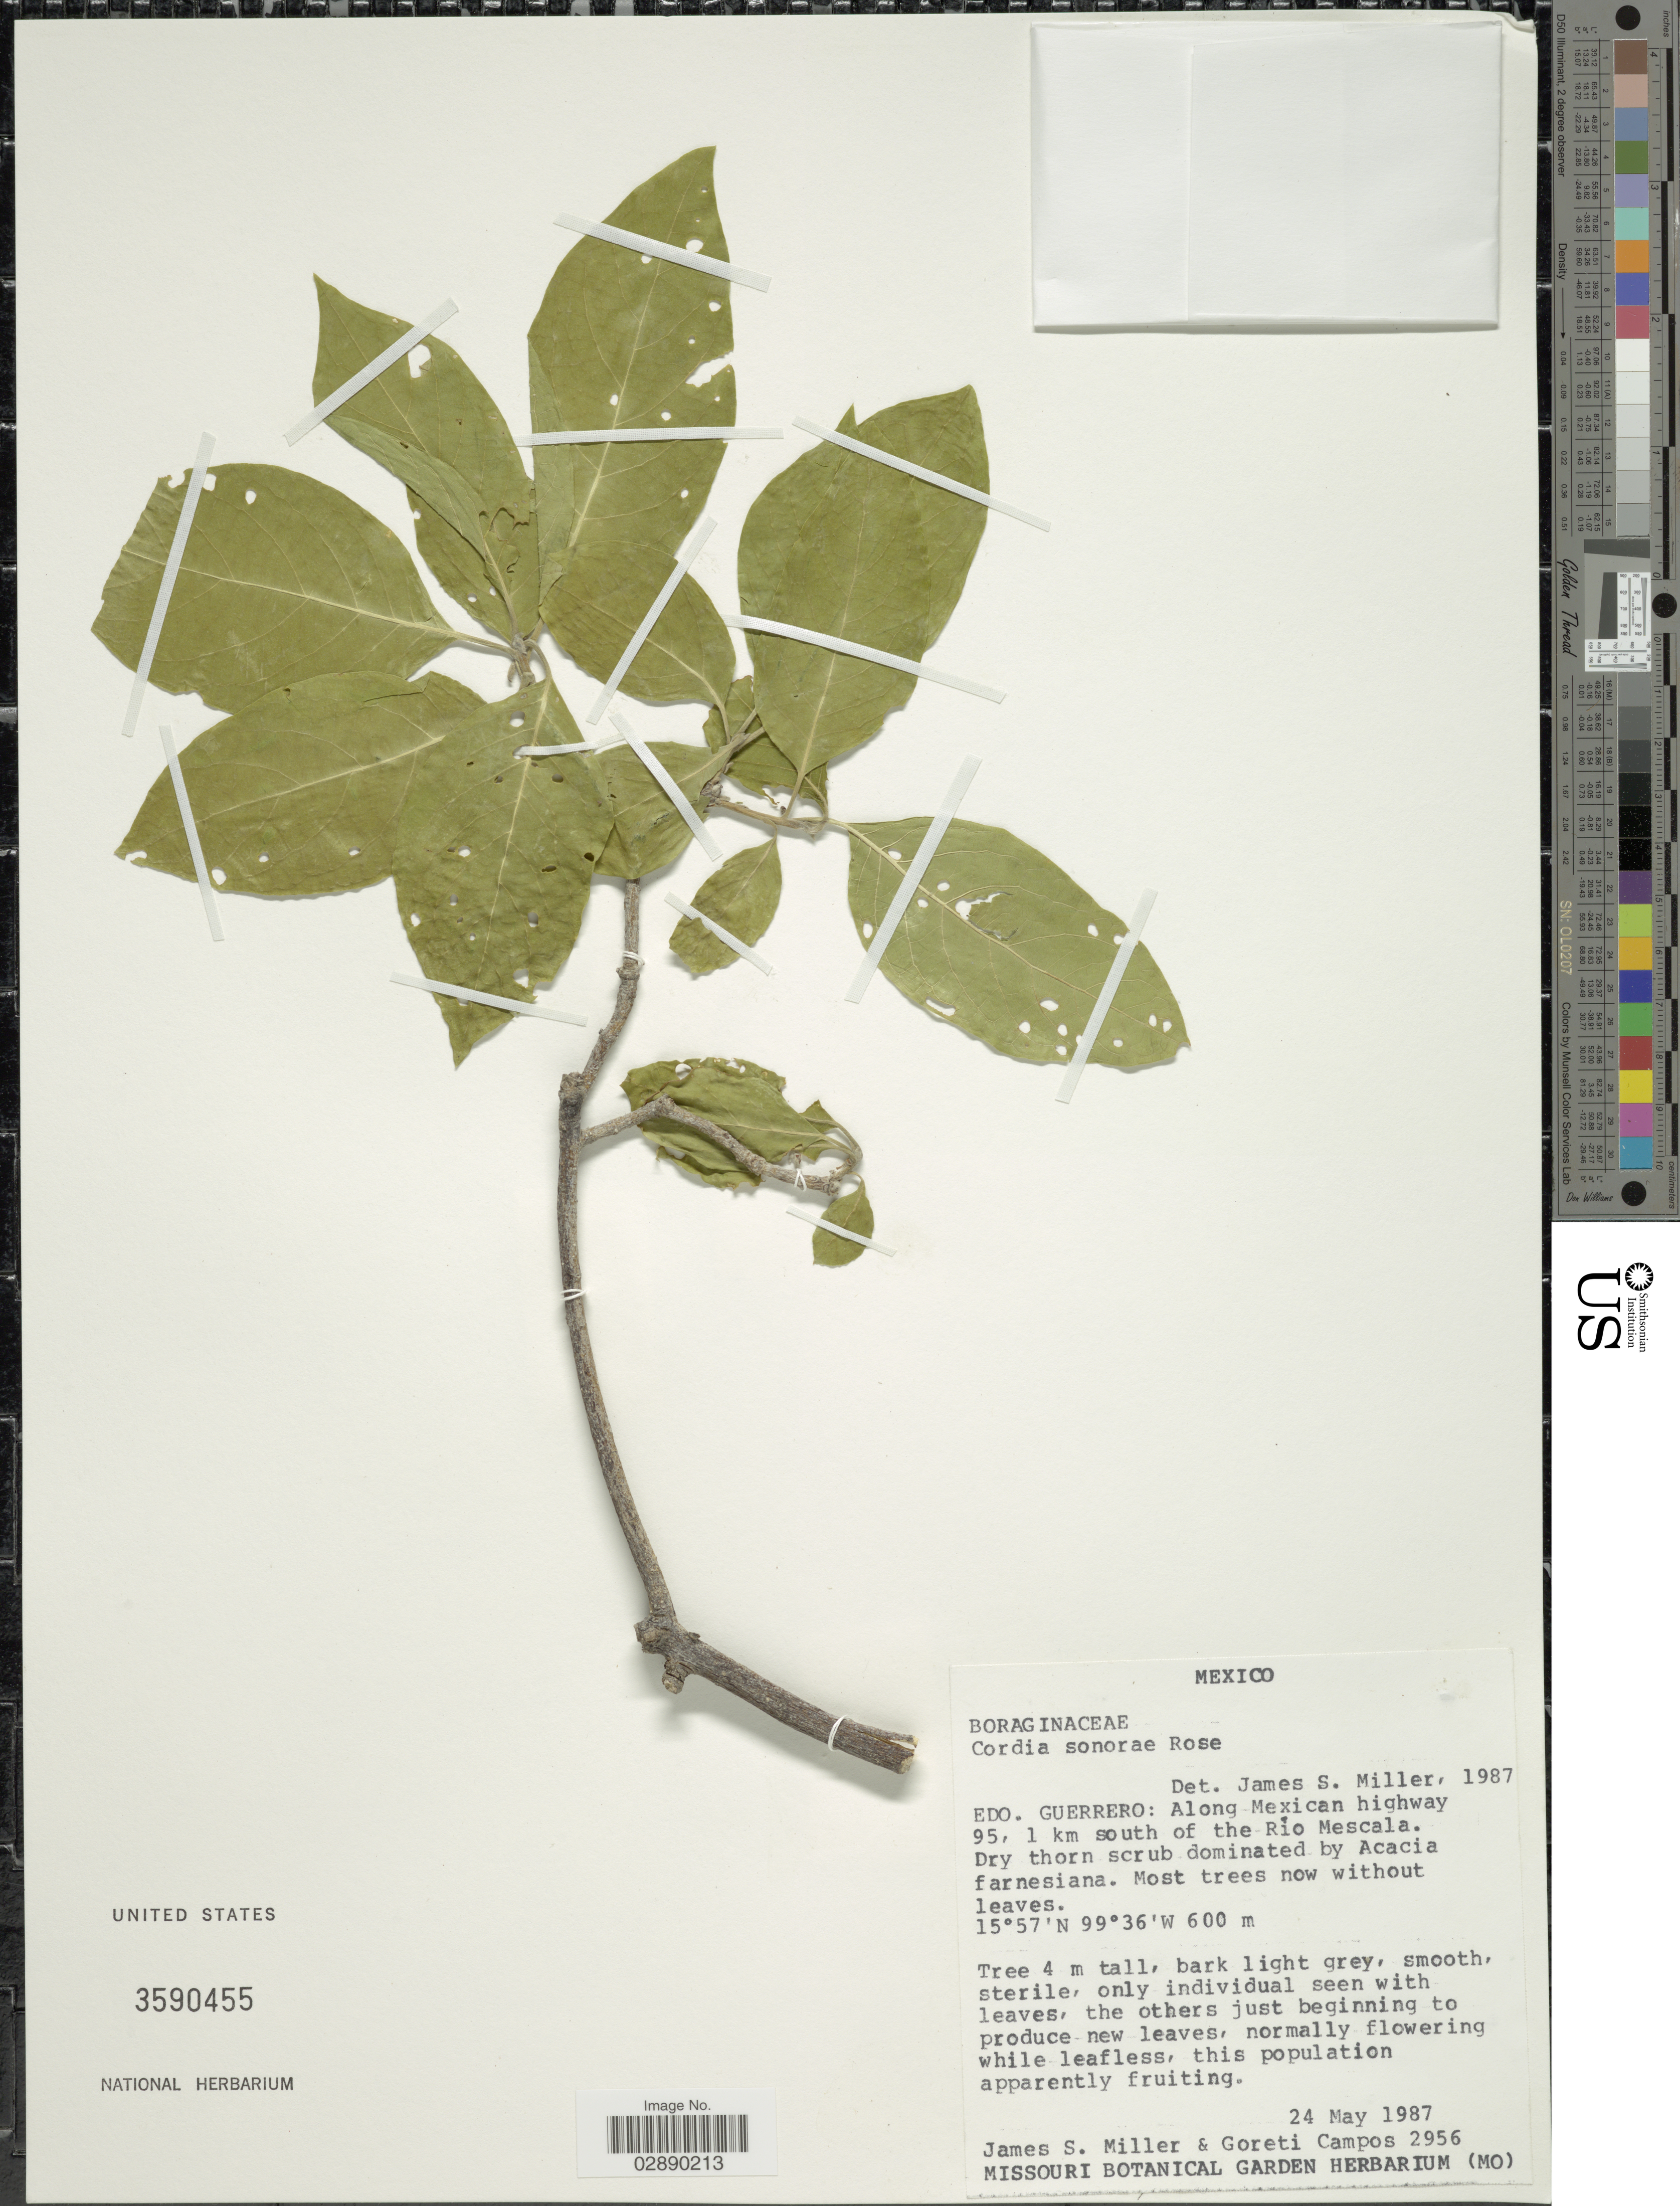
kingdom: Plantae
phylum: Tracheophyta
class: Magnoliopsida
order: Boraginales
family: Cordiaceae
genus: Cordia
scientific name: Cordia sonorae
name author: Rose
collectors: J. S. Miller & G. Campos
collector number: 2956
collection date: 1987-05-24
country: Mexico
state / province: Guerrero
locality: Edo. Guerrero: Along Mexican highway 95, 1 km south of the Rio Mescala.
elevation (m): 600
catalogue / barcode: US 3590455